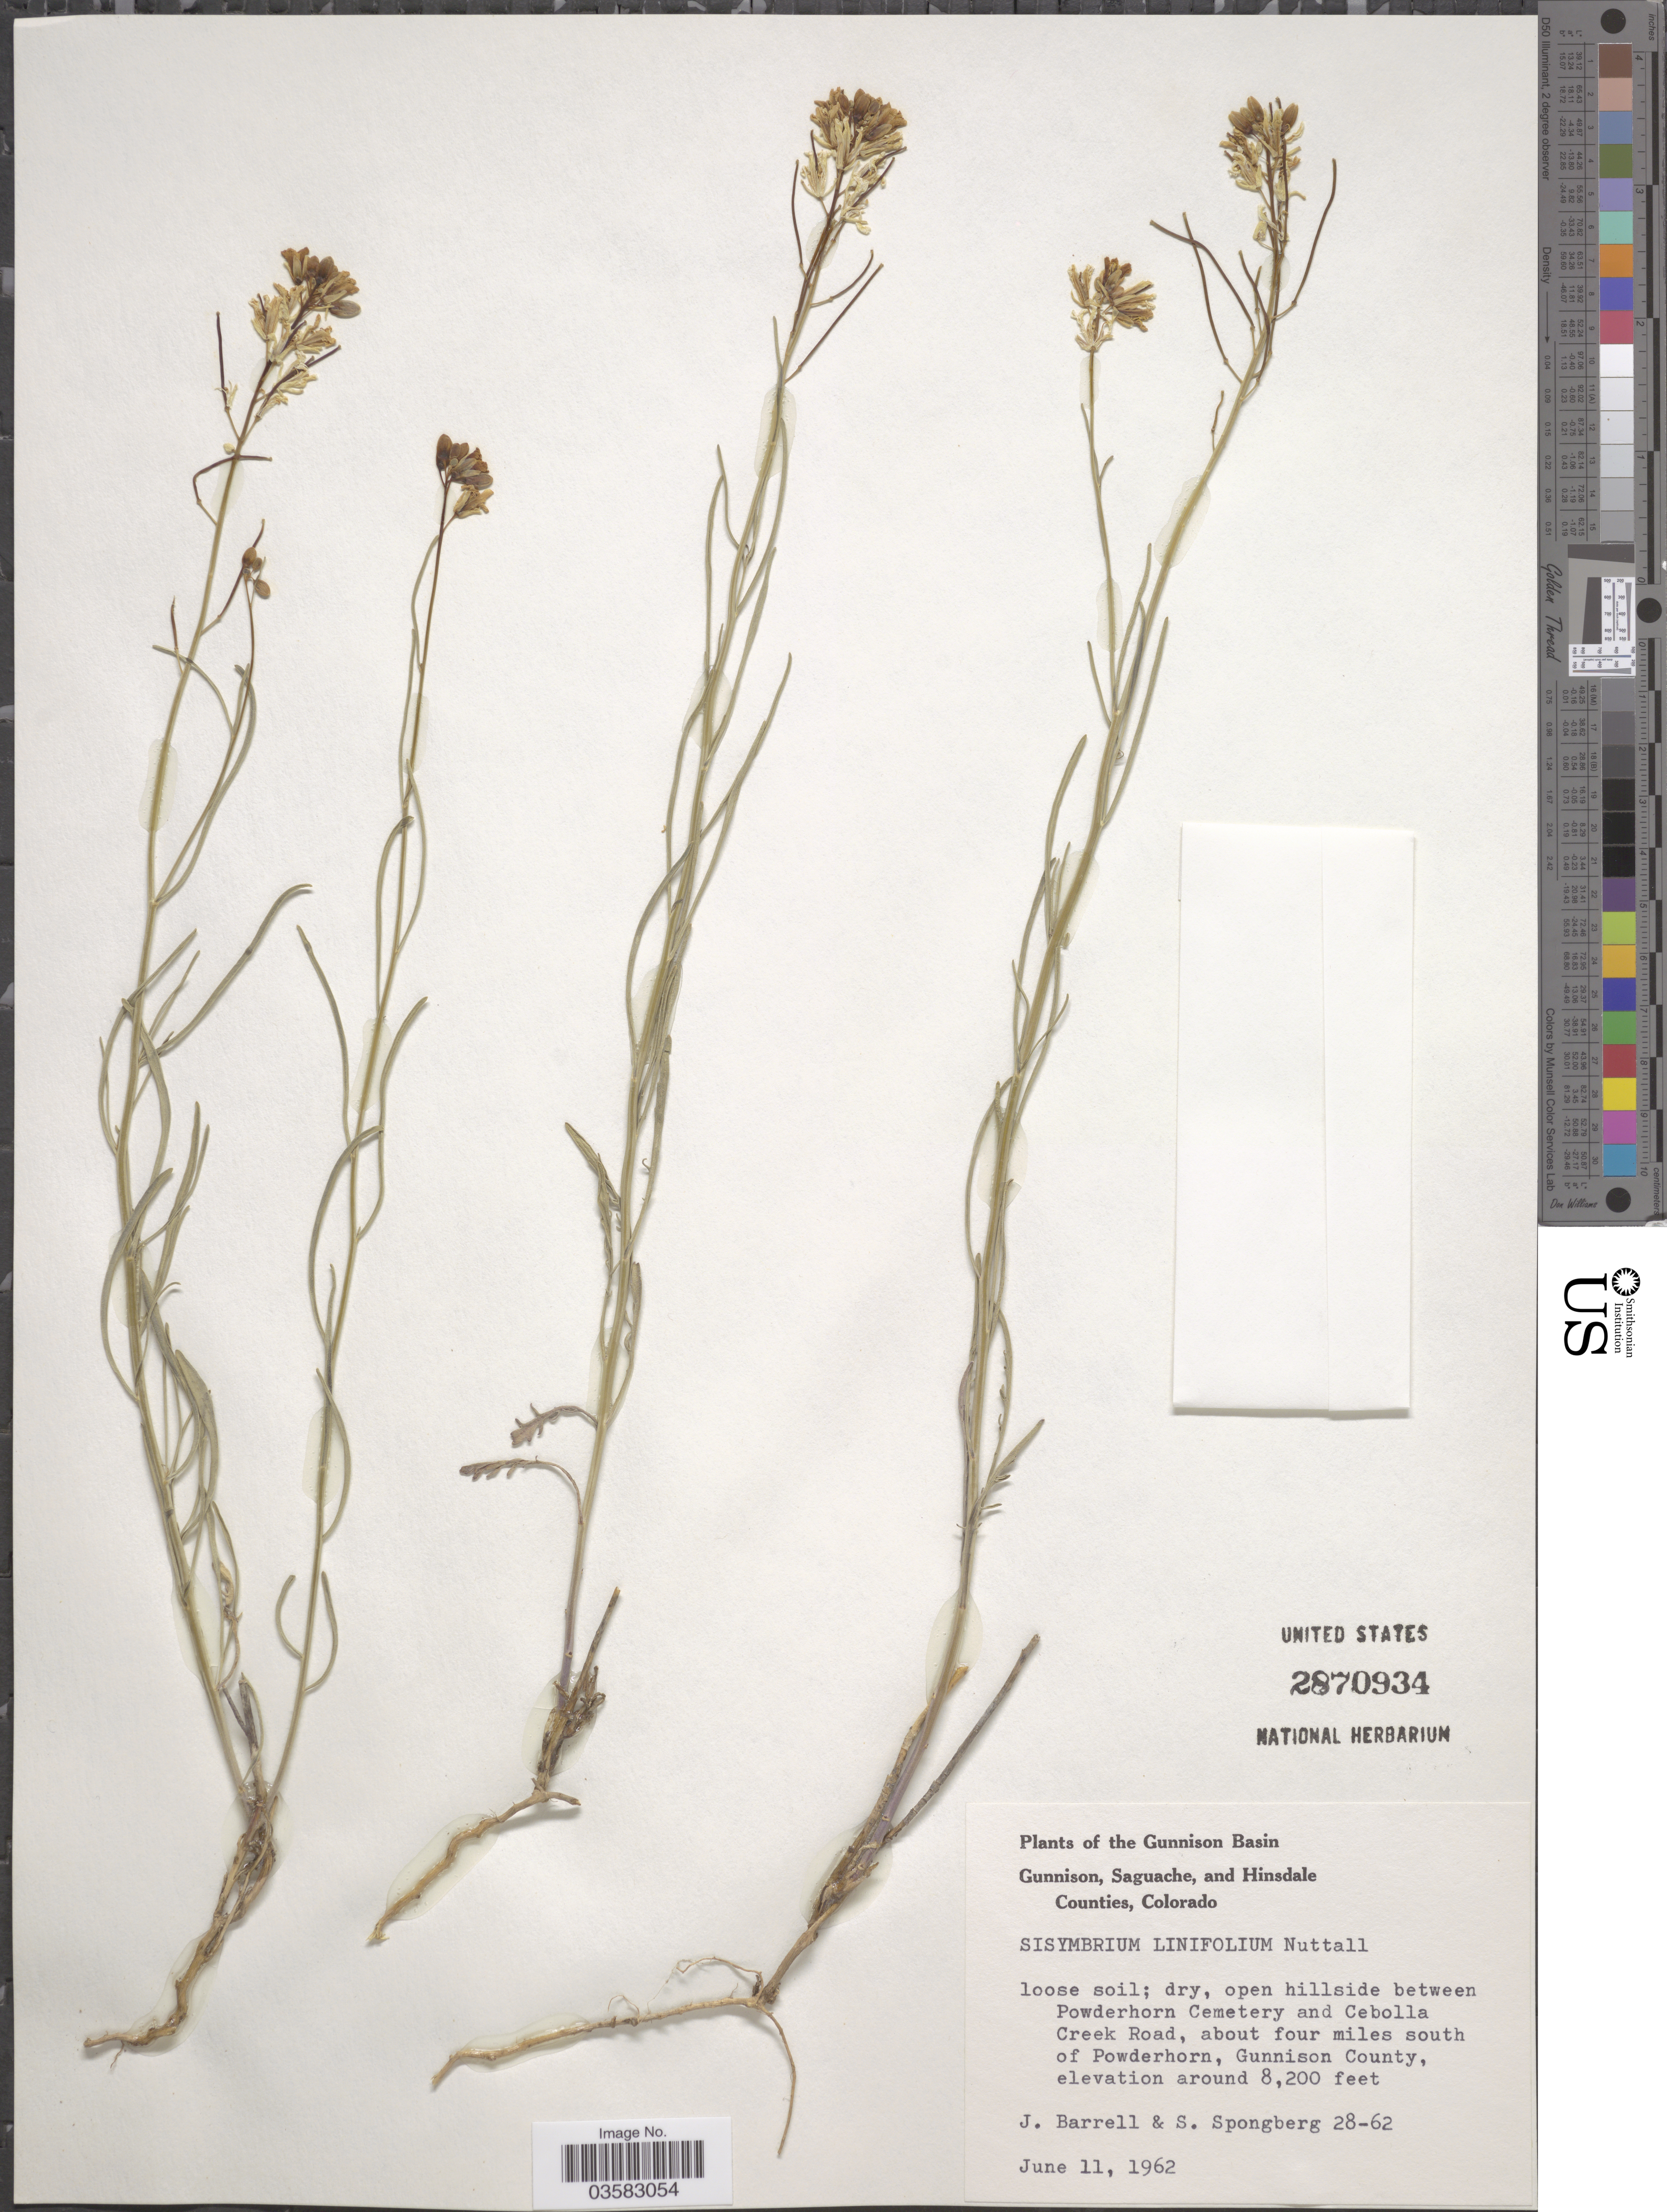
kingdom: Plantae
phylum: Tracheophyta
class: Magnoliopsida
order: Brassicales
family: Brassicaceae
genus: Sisymbrium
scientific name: Sisymbrium linifolium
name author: (Nutt.) Nutt. ex Torr. & A. Gray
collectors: J. Barrell & S. A.Spongberg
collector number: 28-62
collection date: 1962-06-11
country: United States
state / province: Colorado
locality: The Gunnison Basin. Open hillside between Powderhorn Cemetery and Cebolla Creek Road, about four miles south of Powderhorn, Gunnison County.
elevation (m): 2499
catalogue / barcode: US 2870934